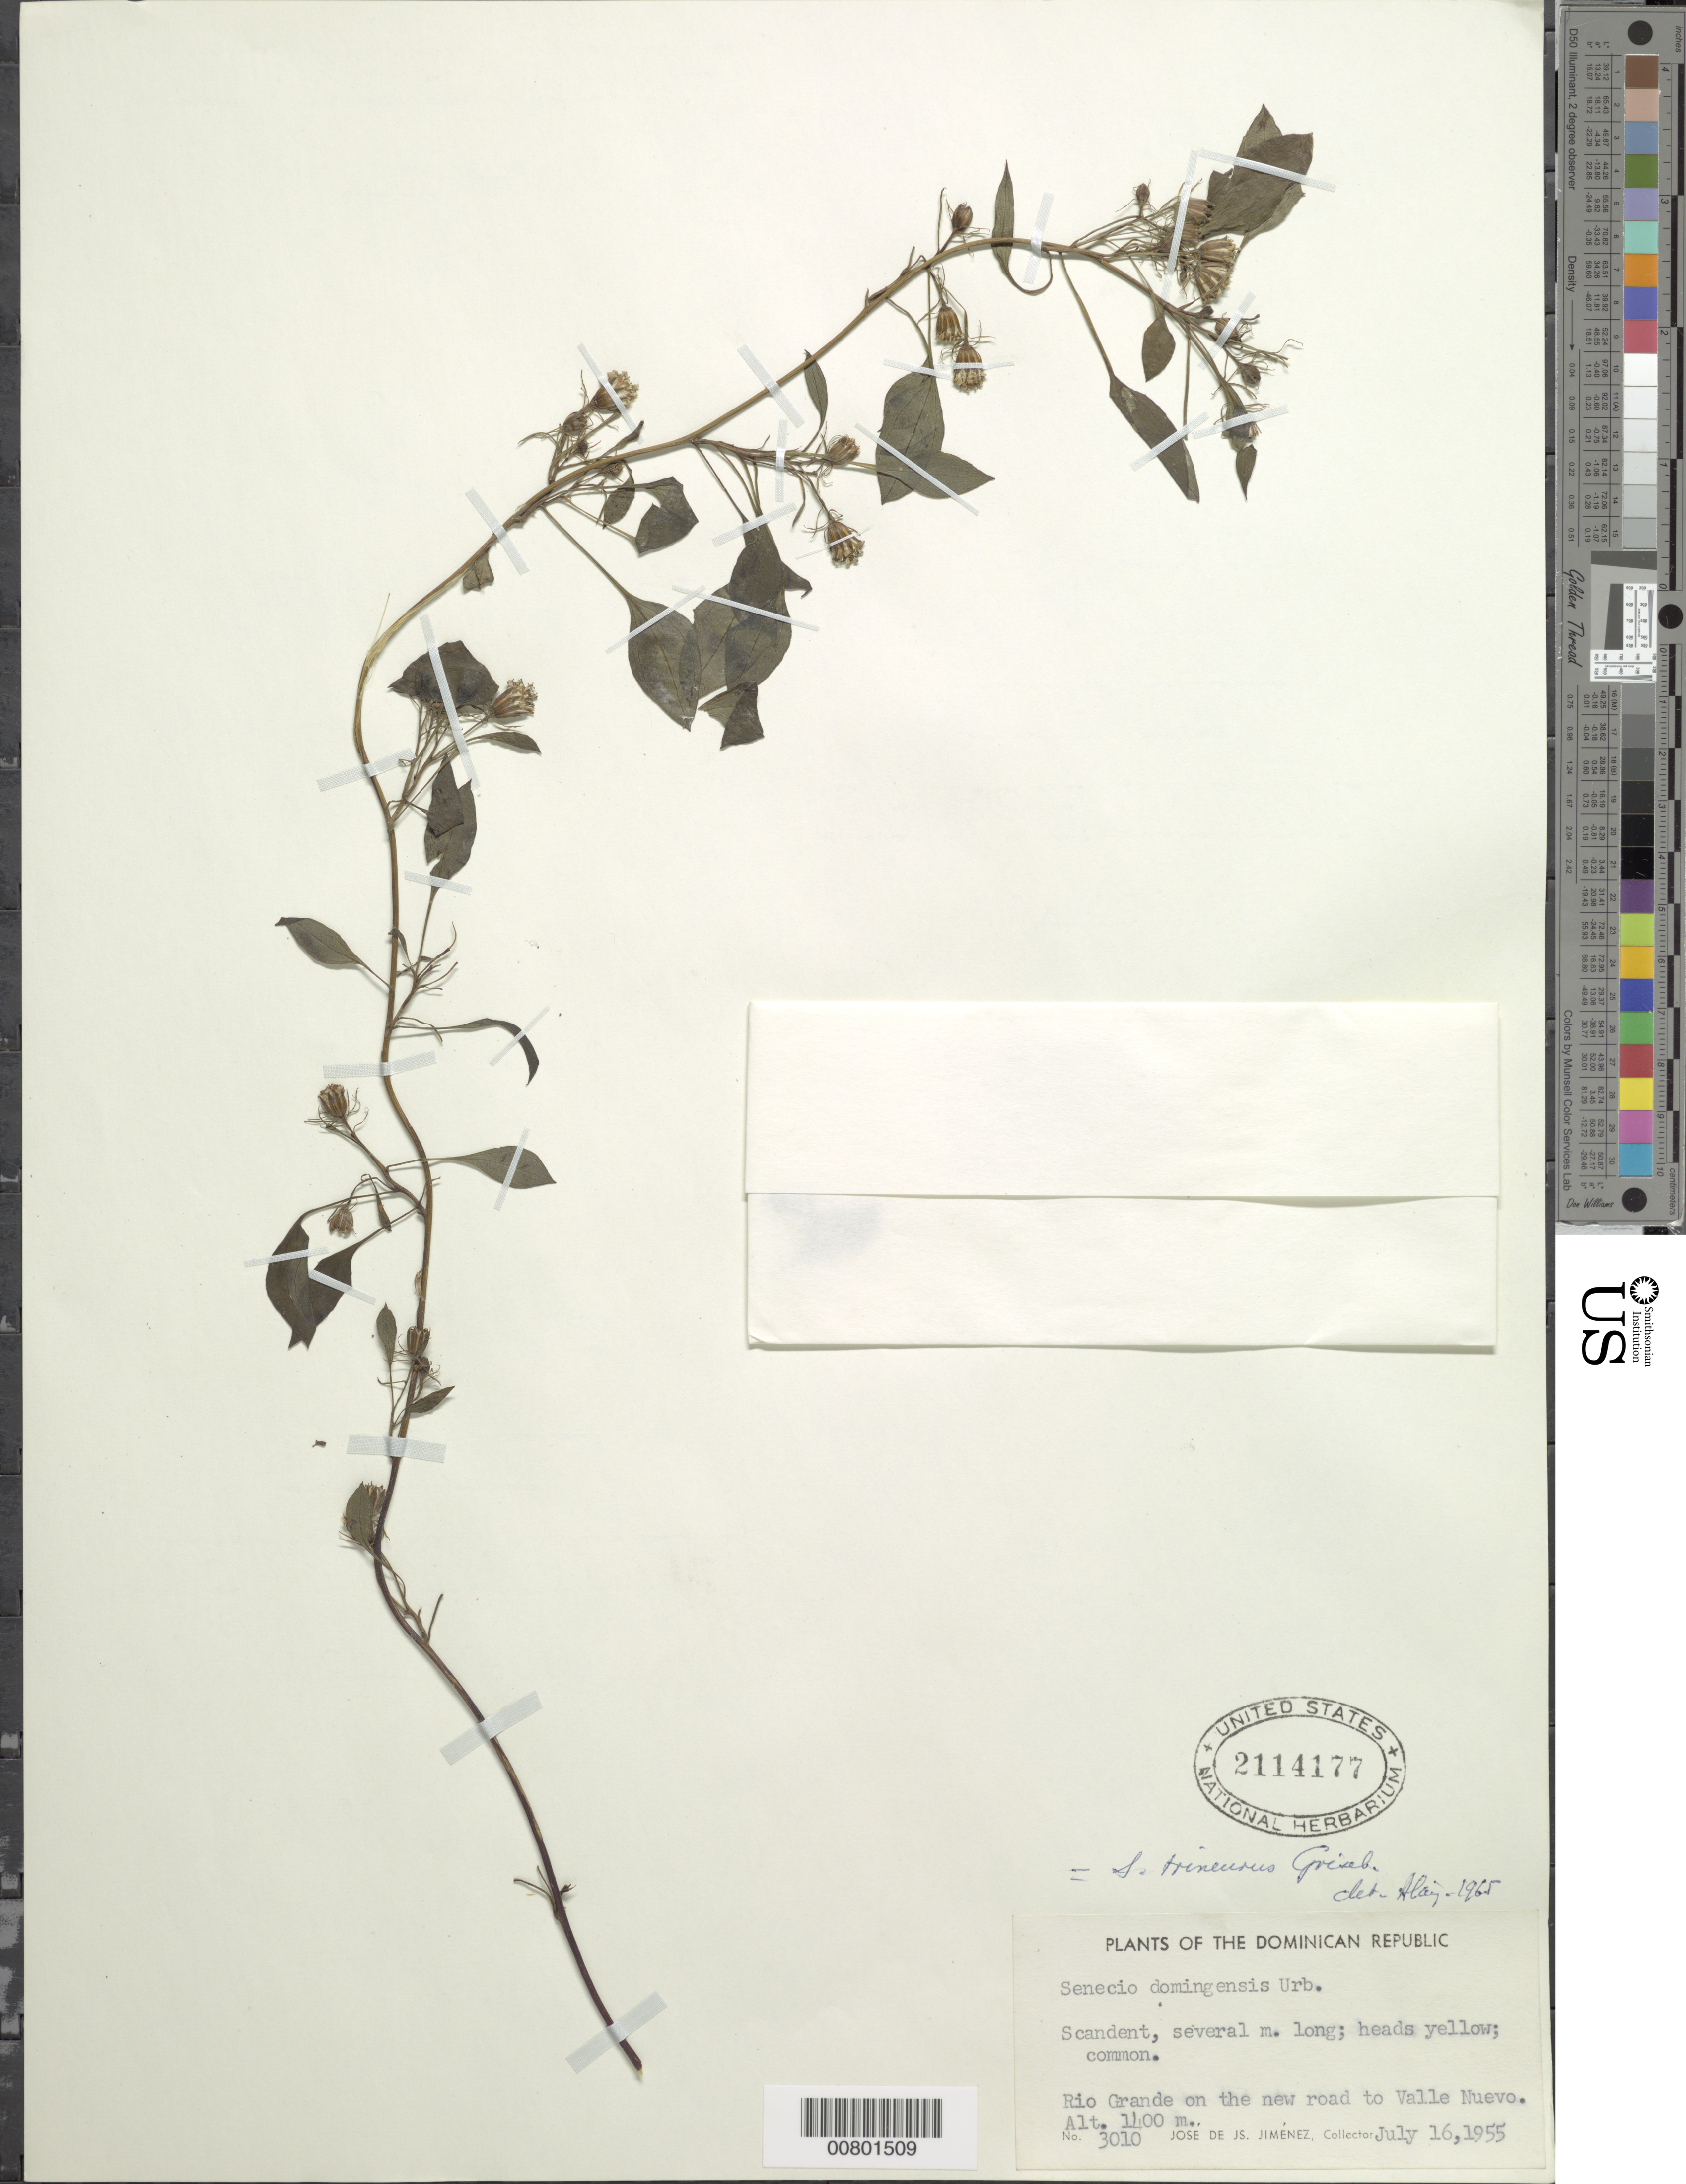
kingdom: Plantae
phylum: Tracheophyta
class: Magnoliopsida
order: Asterales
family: Asteraceae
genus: Sinosenecio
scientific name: Sinosenecio trinervius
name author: (M.C. Chang) B. Nord.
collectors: J. J. Jiménez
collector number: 3010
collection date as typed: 16 Jul 1955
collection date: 1955-07-16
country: Dominican Republic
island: Hispaniola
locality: Río Grande on the new road to Valle Nuevo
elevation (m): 1400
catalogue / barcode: US 2114177